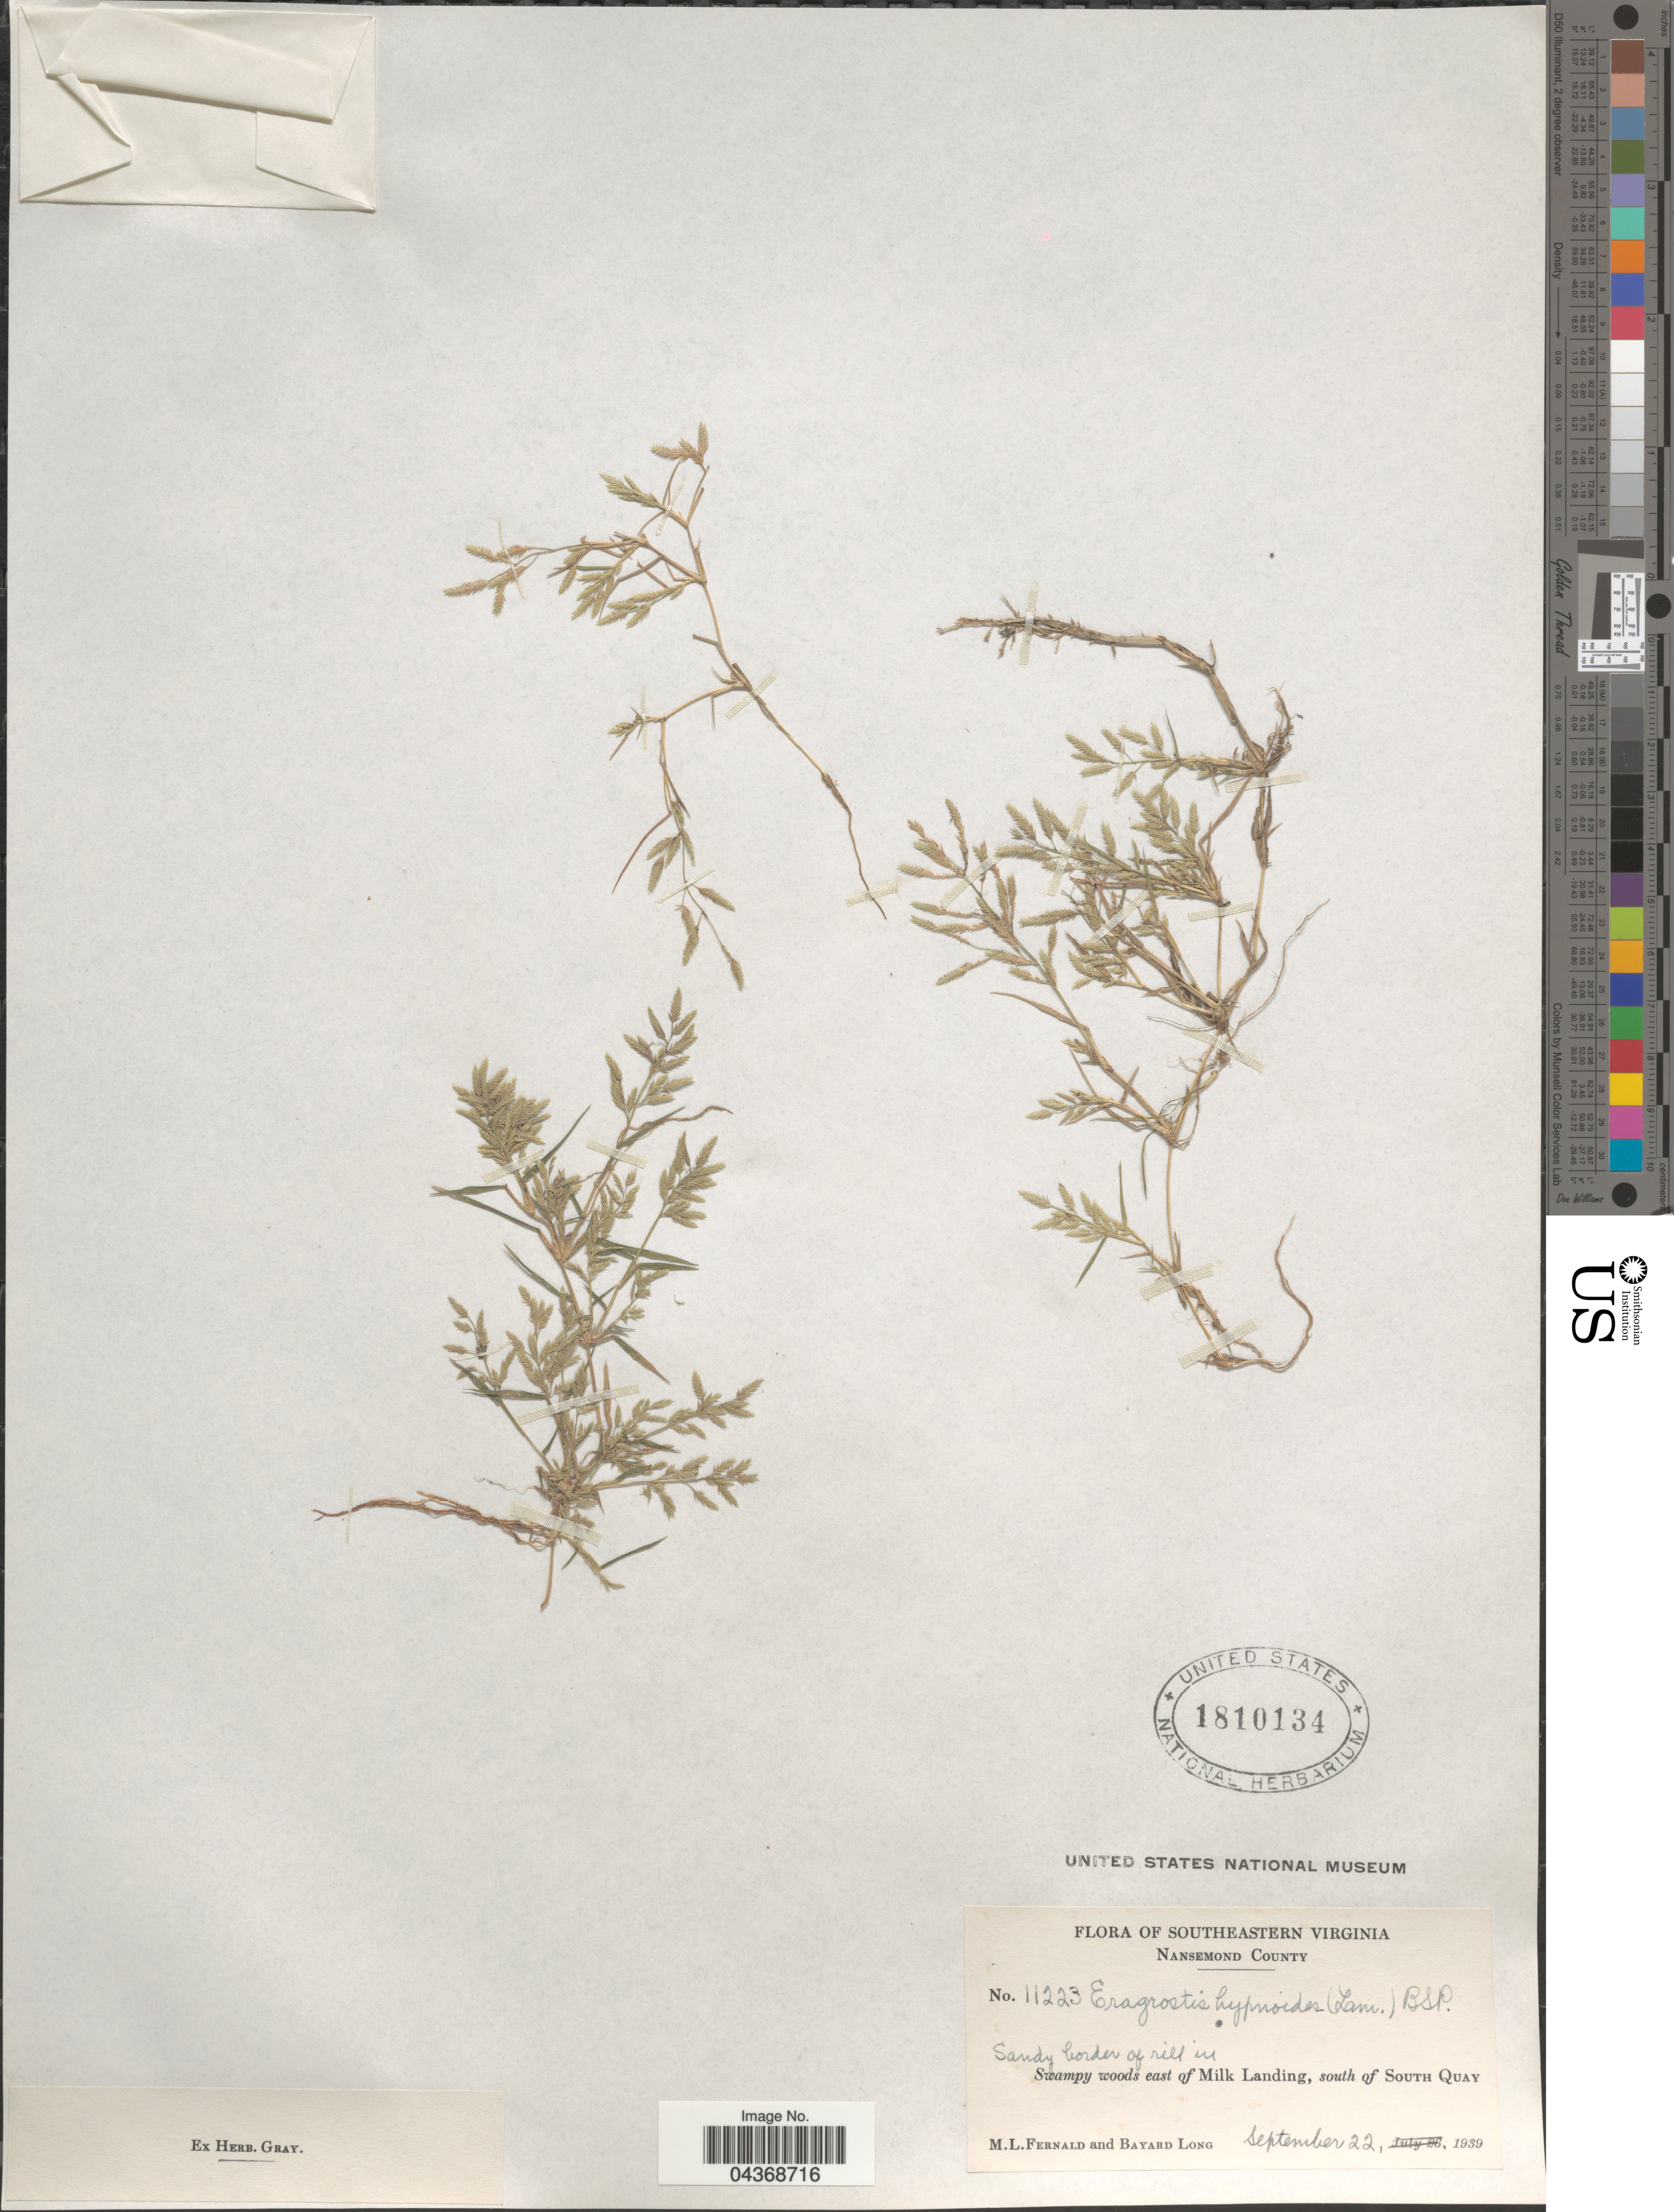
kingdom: Plantae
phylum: Tracheophyta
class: Liliopsida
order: Poales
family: Poaceae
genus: Eragrostis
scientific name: Eragrostis hypnoides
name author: (Lam.) Britton, Stearns & Poggenb.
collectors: M. L. Fernald & B. Long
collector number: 11223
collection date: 1939-09-22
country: United States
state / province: Virginia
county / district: City of Suffolk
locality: Southeastern Virginia. Nansemond County. Sandy border of rill in swampy woods east of Milk Landing, south of South Quay.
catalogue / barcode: US 1810134